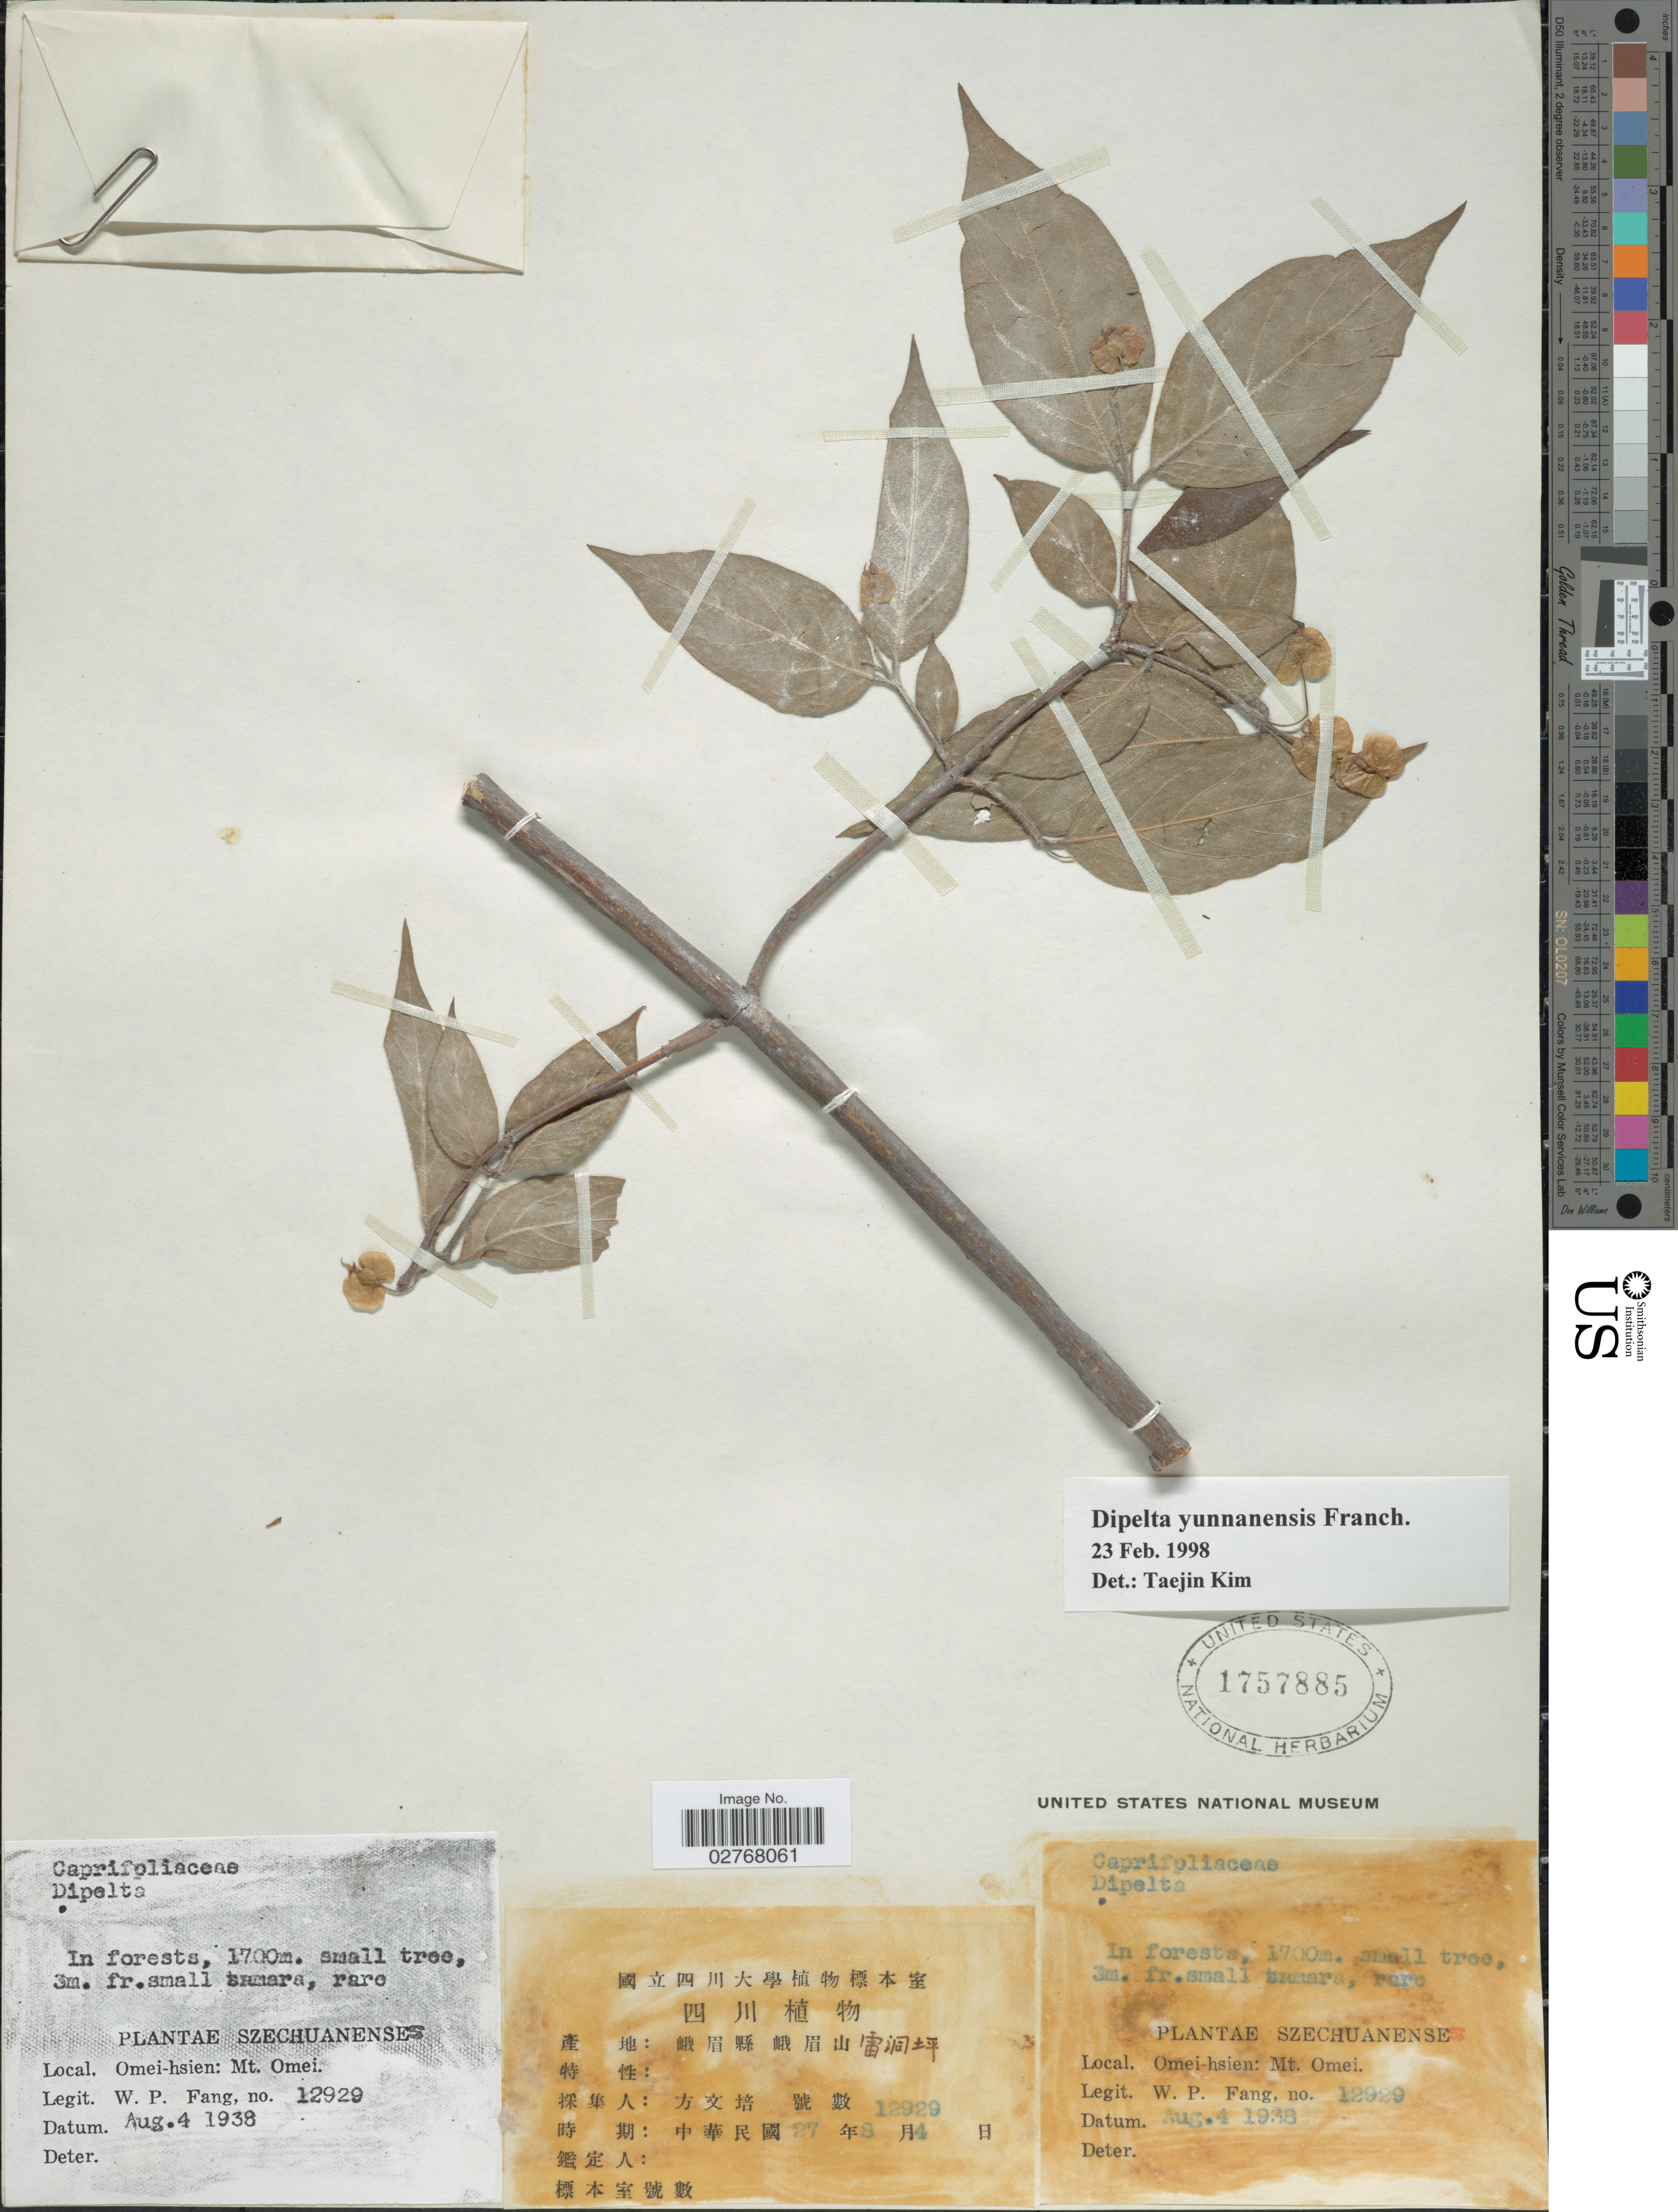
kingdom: Plantae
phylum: Tracheophyta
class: Magnoliopsida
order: Dipsacales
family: Caprifoliaceae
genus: Dipelta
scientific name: Dipelta yunnanensis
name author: Franch.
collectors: W. P. Fang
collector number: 12929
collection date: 1938-08-04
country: China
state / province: Sichuan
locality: Szechuanenses, Omei-hsien: Mt. Omei.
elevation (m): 1700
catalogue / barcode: US 1757885